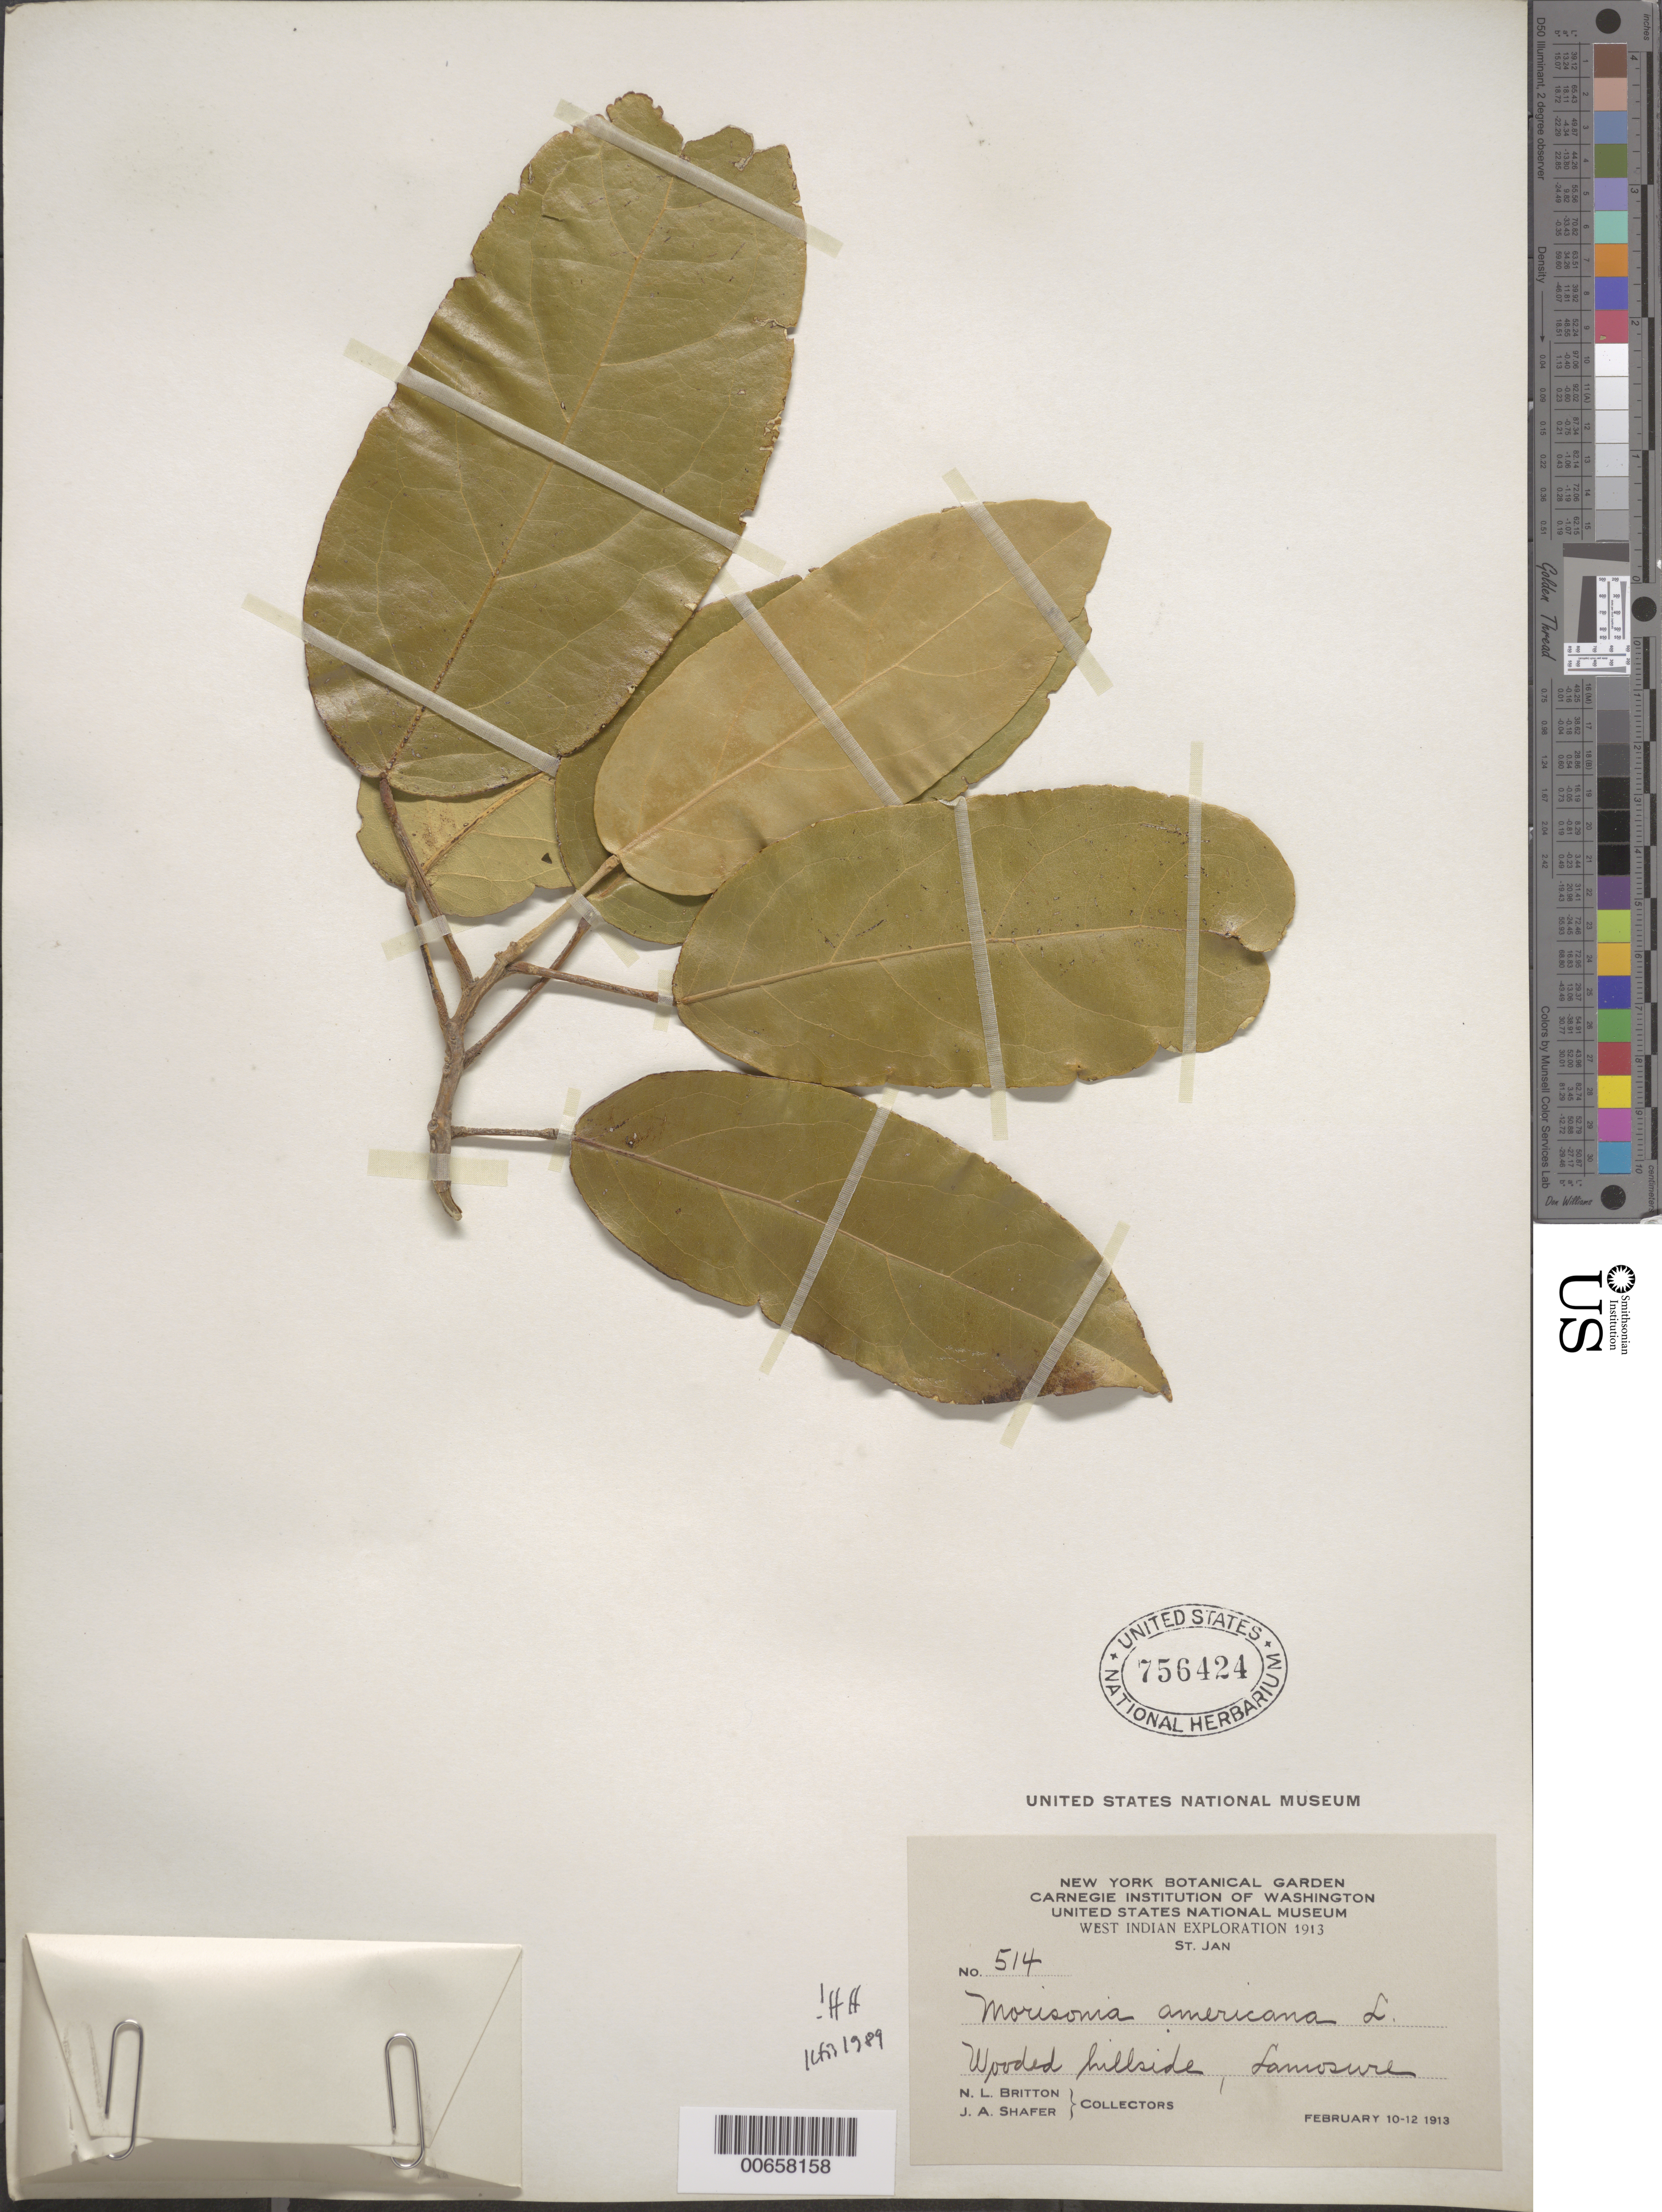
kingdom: Plantae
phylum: Tracheophyta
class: Magnoliopsida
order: Brassicales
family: Capparaceae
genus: Morisonia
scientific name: Morisonia americana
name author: L.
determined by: Iltis, Hugh Hellmut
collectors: N. Britton & J. A. Shafer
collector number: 514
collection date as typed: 10 Feb 1913 to 12 Feb 1913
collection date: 1913-02-10/1913-02-12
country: U.S. Virgin Islands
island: St. John Island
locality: Lamosure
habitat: Wooded hillside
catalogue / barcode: US 756424